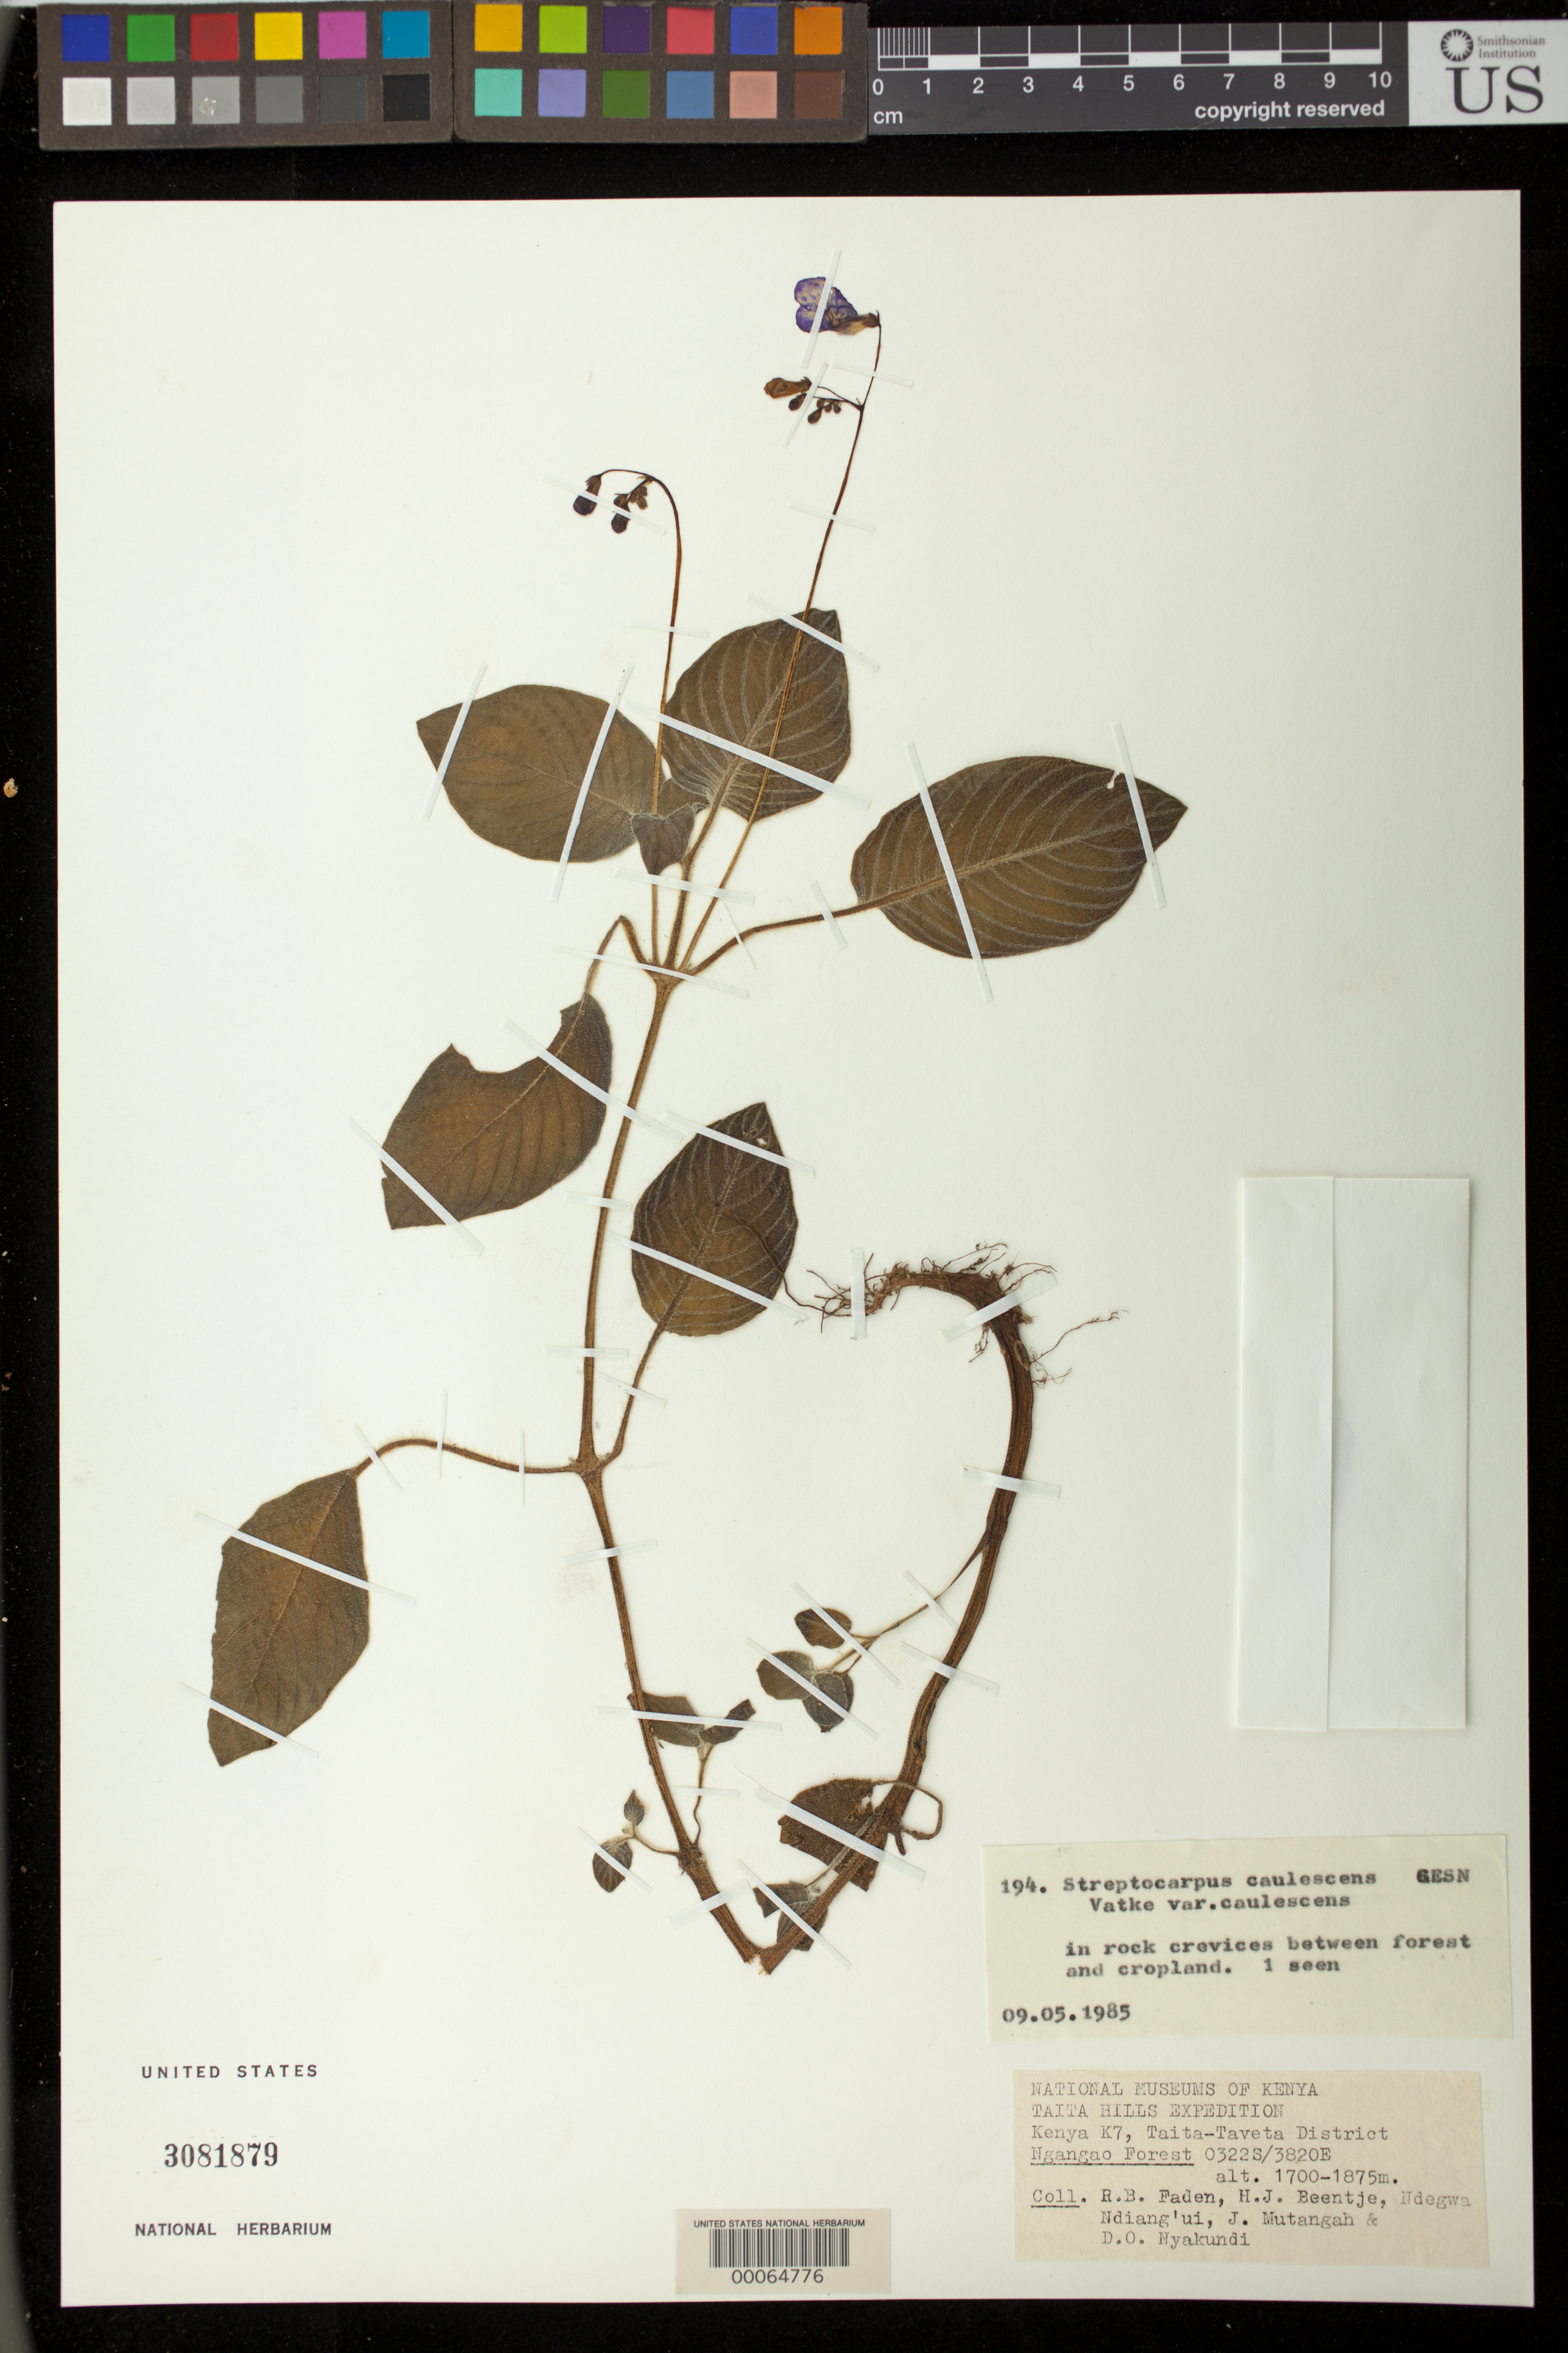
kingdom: Plantae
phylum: Tracheophyta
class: Magnoliopsida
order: Lamiales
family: Gesneriaceae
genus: Streptocarpus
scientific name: Streptocarpus caulescens var. caulescens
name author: Vatke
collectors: R. B. Faden, H. J. Beentje, N. Ndiang'ui, J. Mutangah & D. Nyakundi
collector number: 194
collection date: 1985-05-09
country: Kenya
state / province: Taita Taveta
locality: Kenya K7, Taita-Taveta district, Ngangao Forest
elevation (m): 518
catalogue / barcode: US 3081879